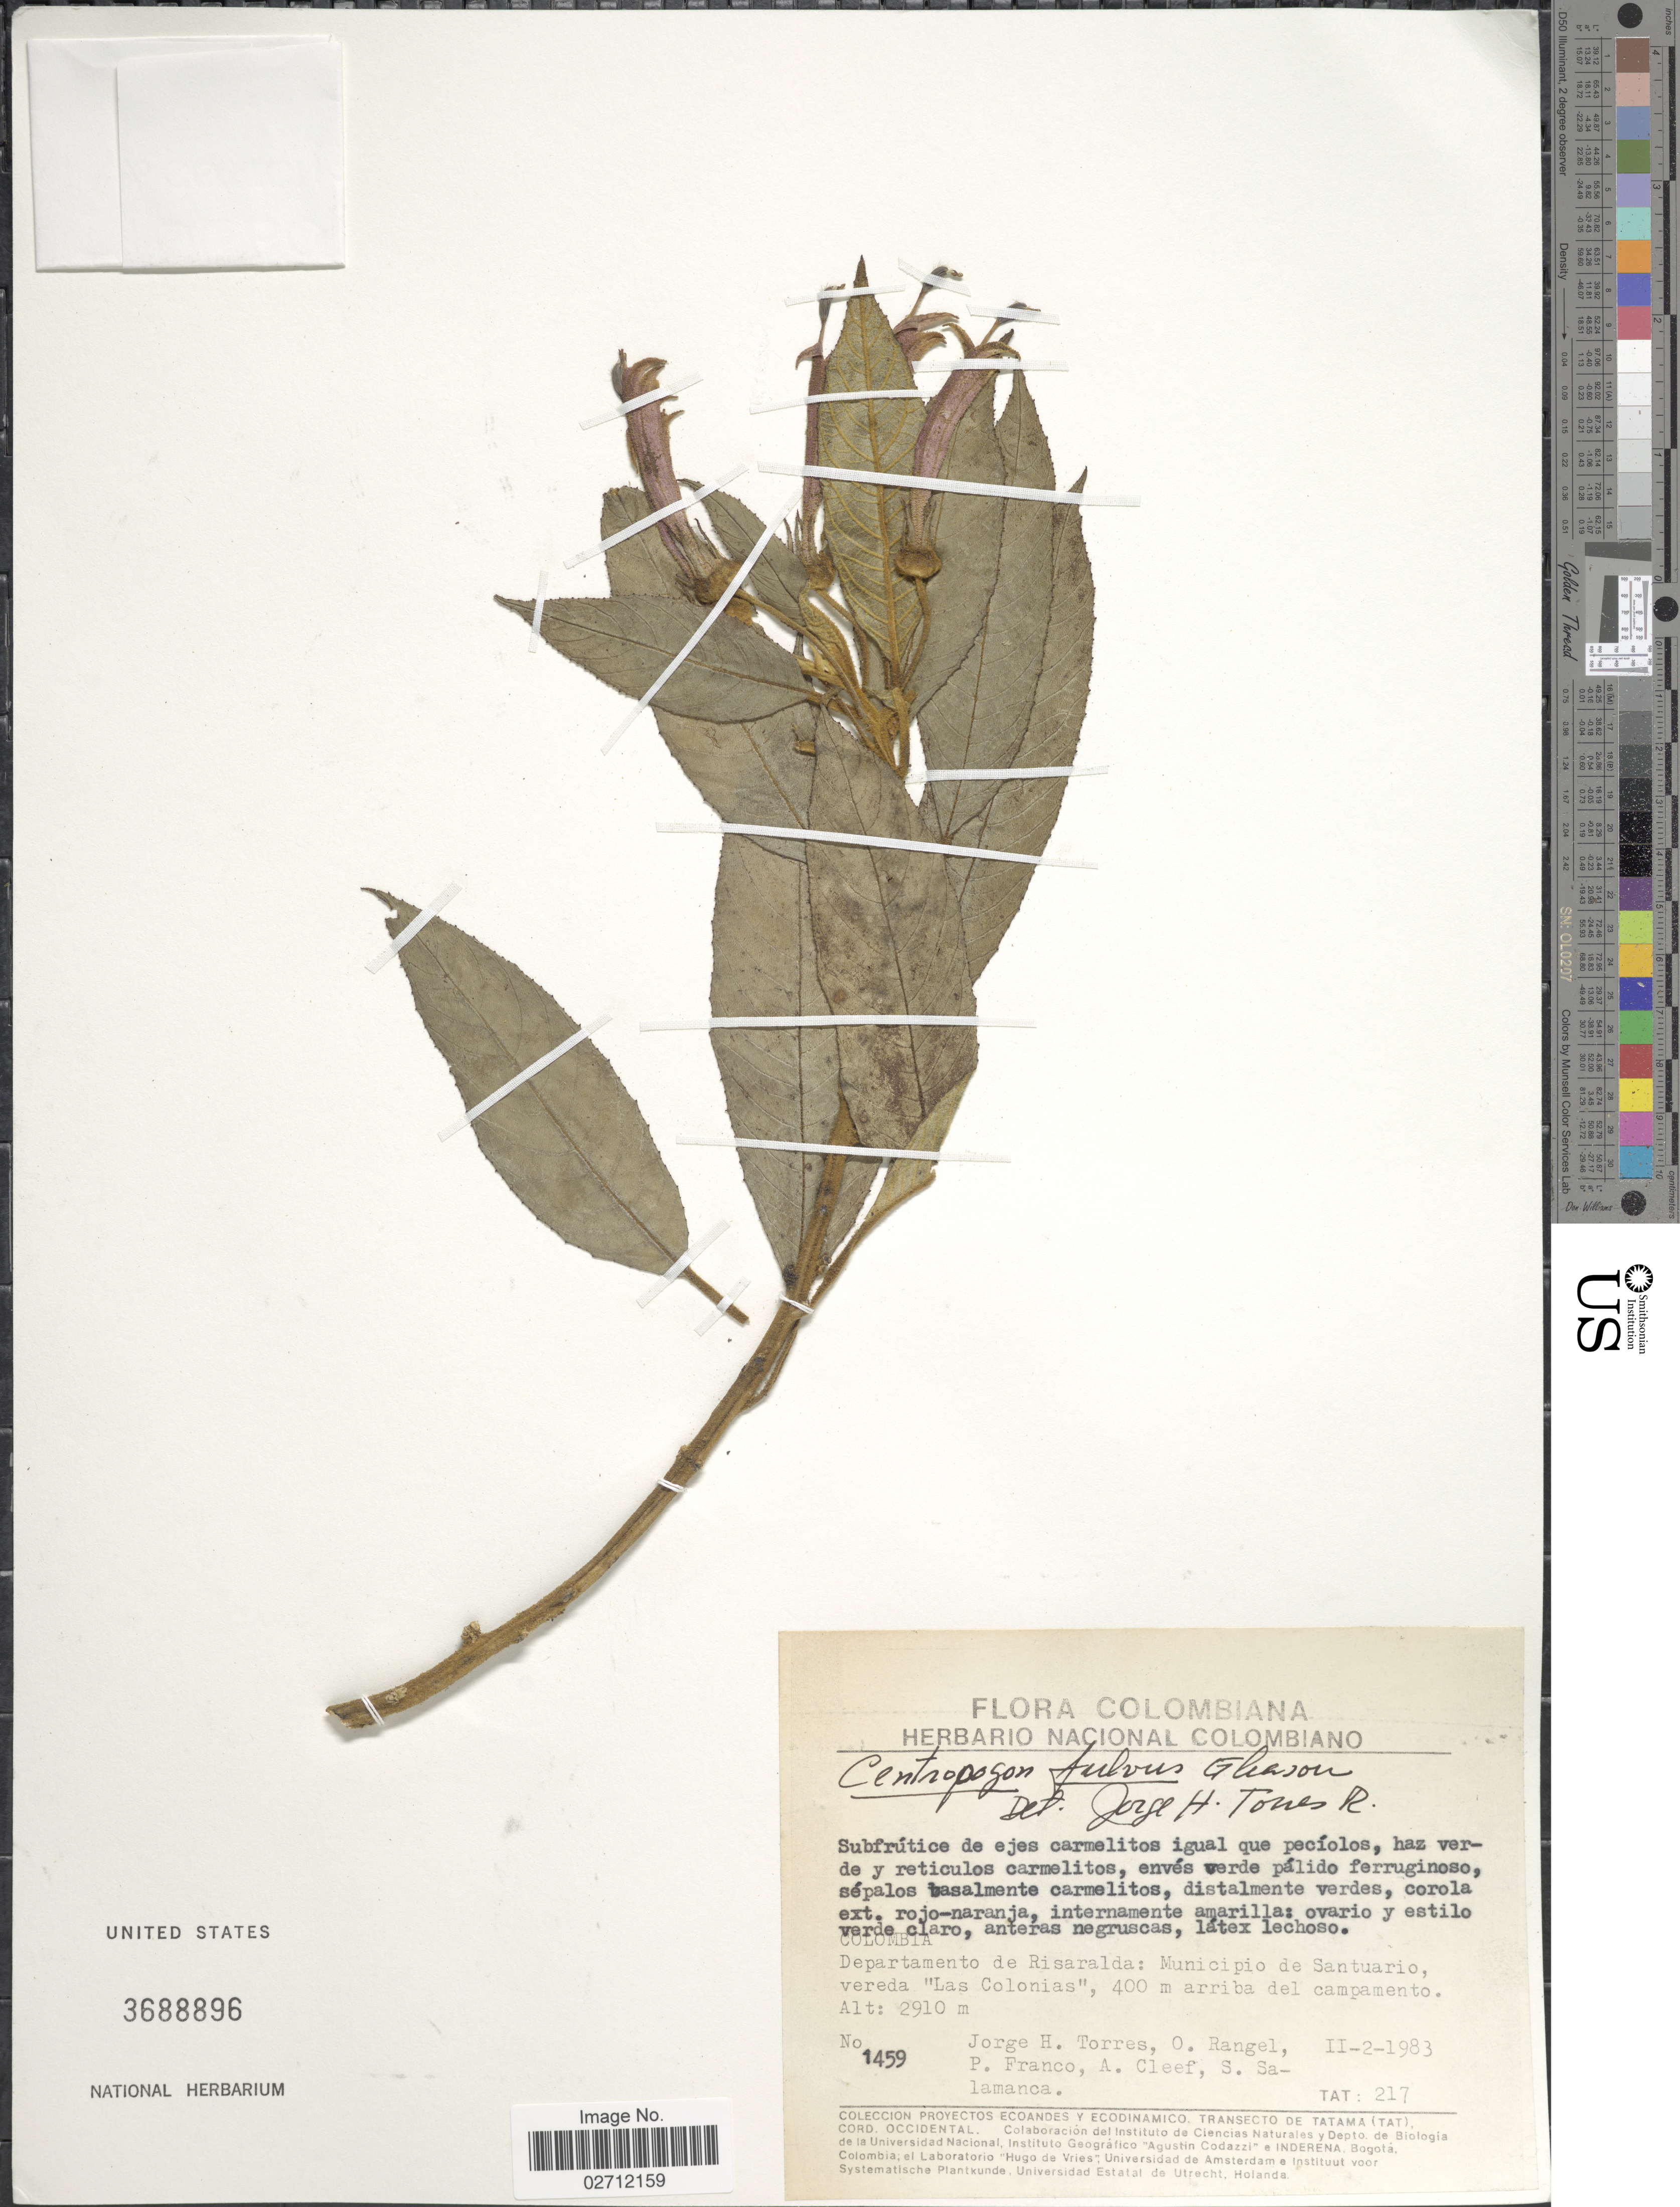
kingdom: Plantae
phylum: Tracheophyta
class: Magnoliopsida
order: Asterales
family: Campanulaceae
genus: Centropogon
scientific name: Centropogon fulvus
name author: Gleason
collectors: J. Tores, O. Rangel, P. Franco, A. M. Cleef & S. Salamanca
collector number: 1459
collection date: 1983-02-02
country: Colombia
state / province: Risaralda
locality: Municipio de Santuario, vereda "Las Colonias", 400 m arriba del campamento.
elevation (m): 2910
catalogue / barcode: US 3688896